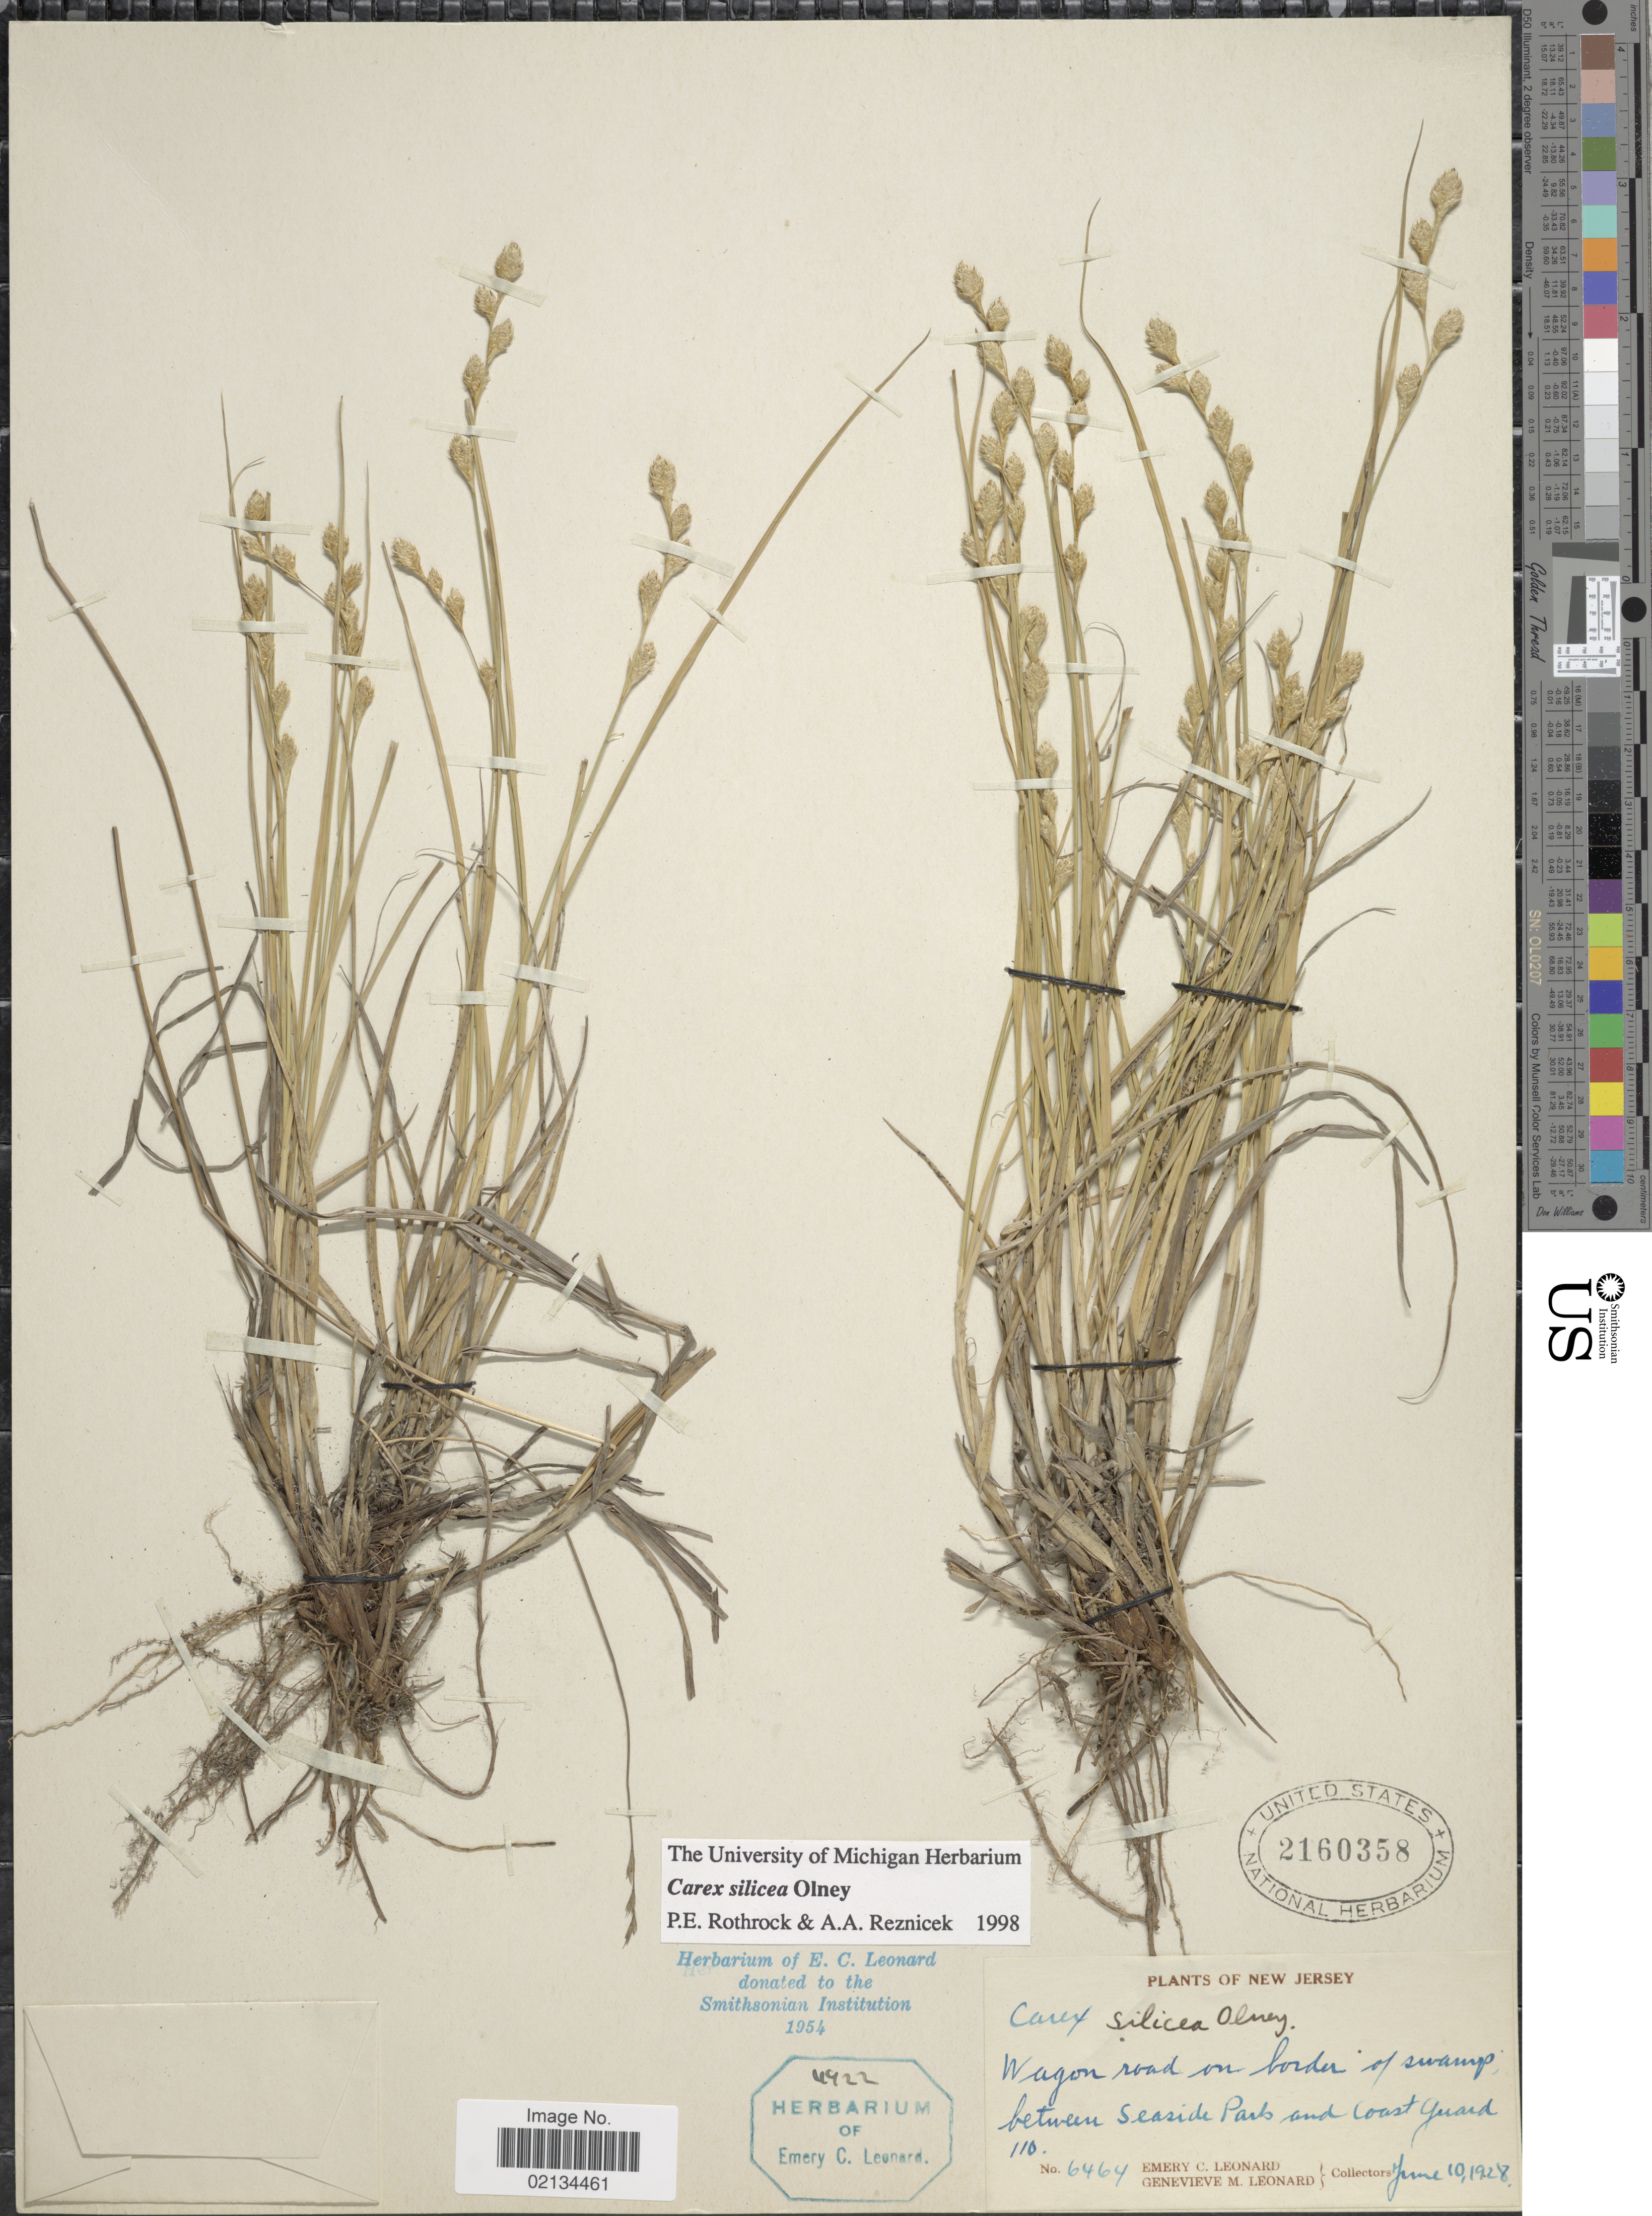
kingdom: Plantae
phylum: Tracheophyta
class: Liliopsida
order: Poales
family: Cyperaceae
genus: Carex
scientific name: Carex silicea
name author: Olney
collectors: E. C. Leonard & G. M. Leonard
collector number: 6464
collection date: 1928-06-10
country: United States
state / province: New Jersey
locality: Wagon road on border of swamp between Seaside Parts and Coast Guard 110.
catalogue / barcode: US 2160358